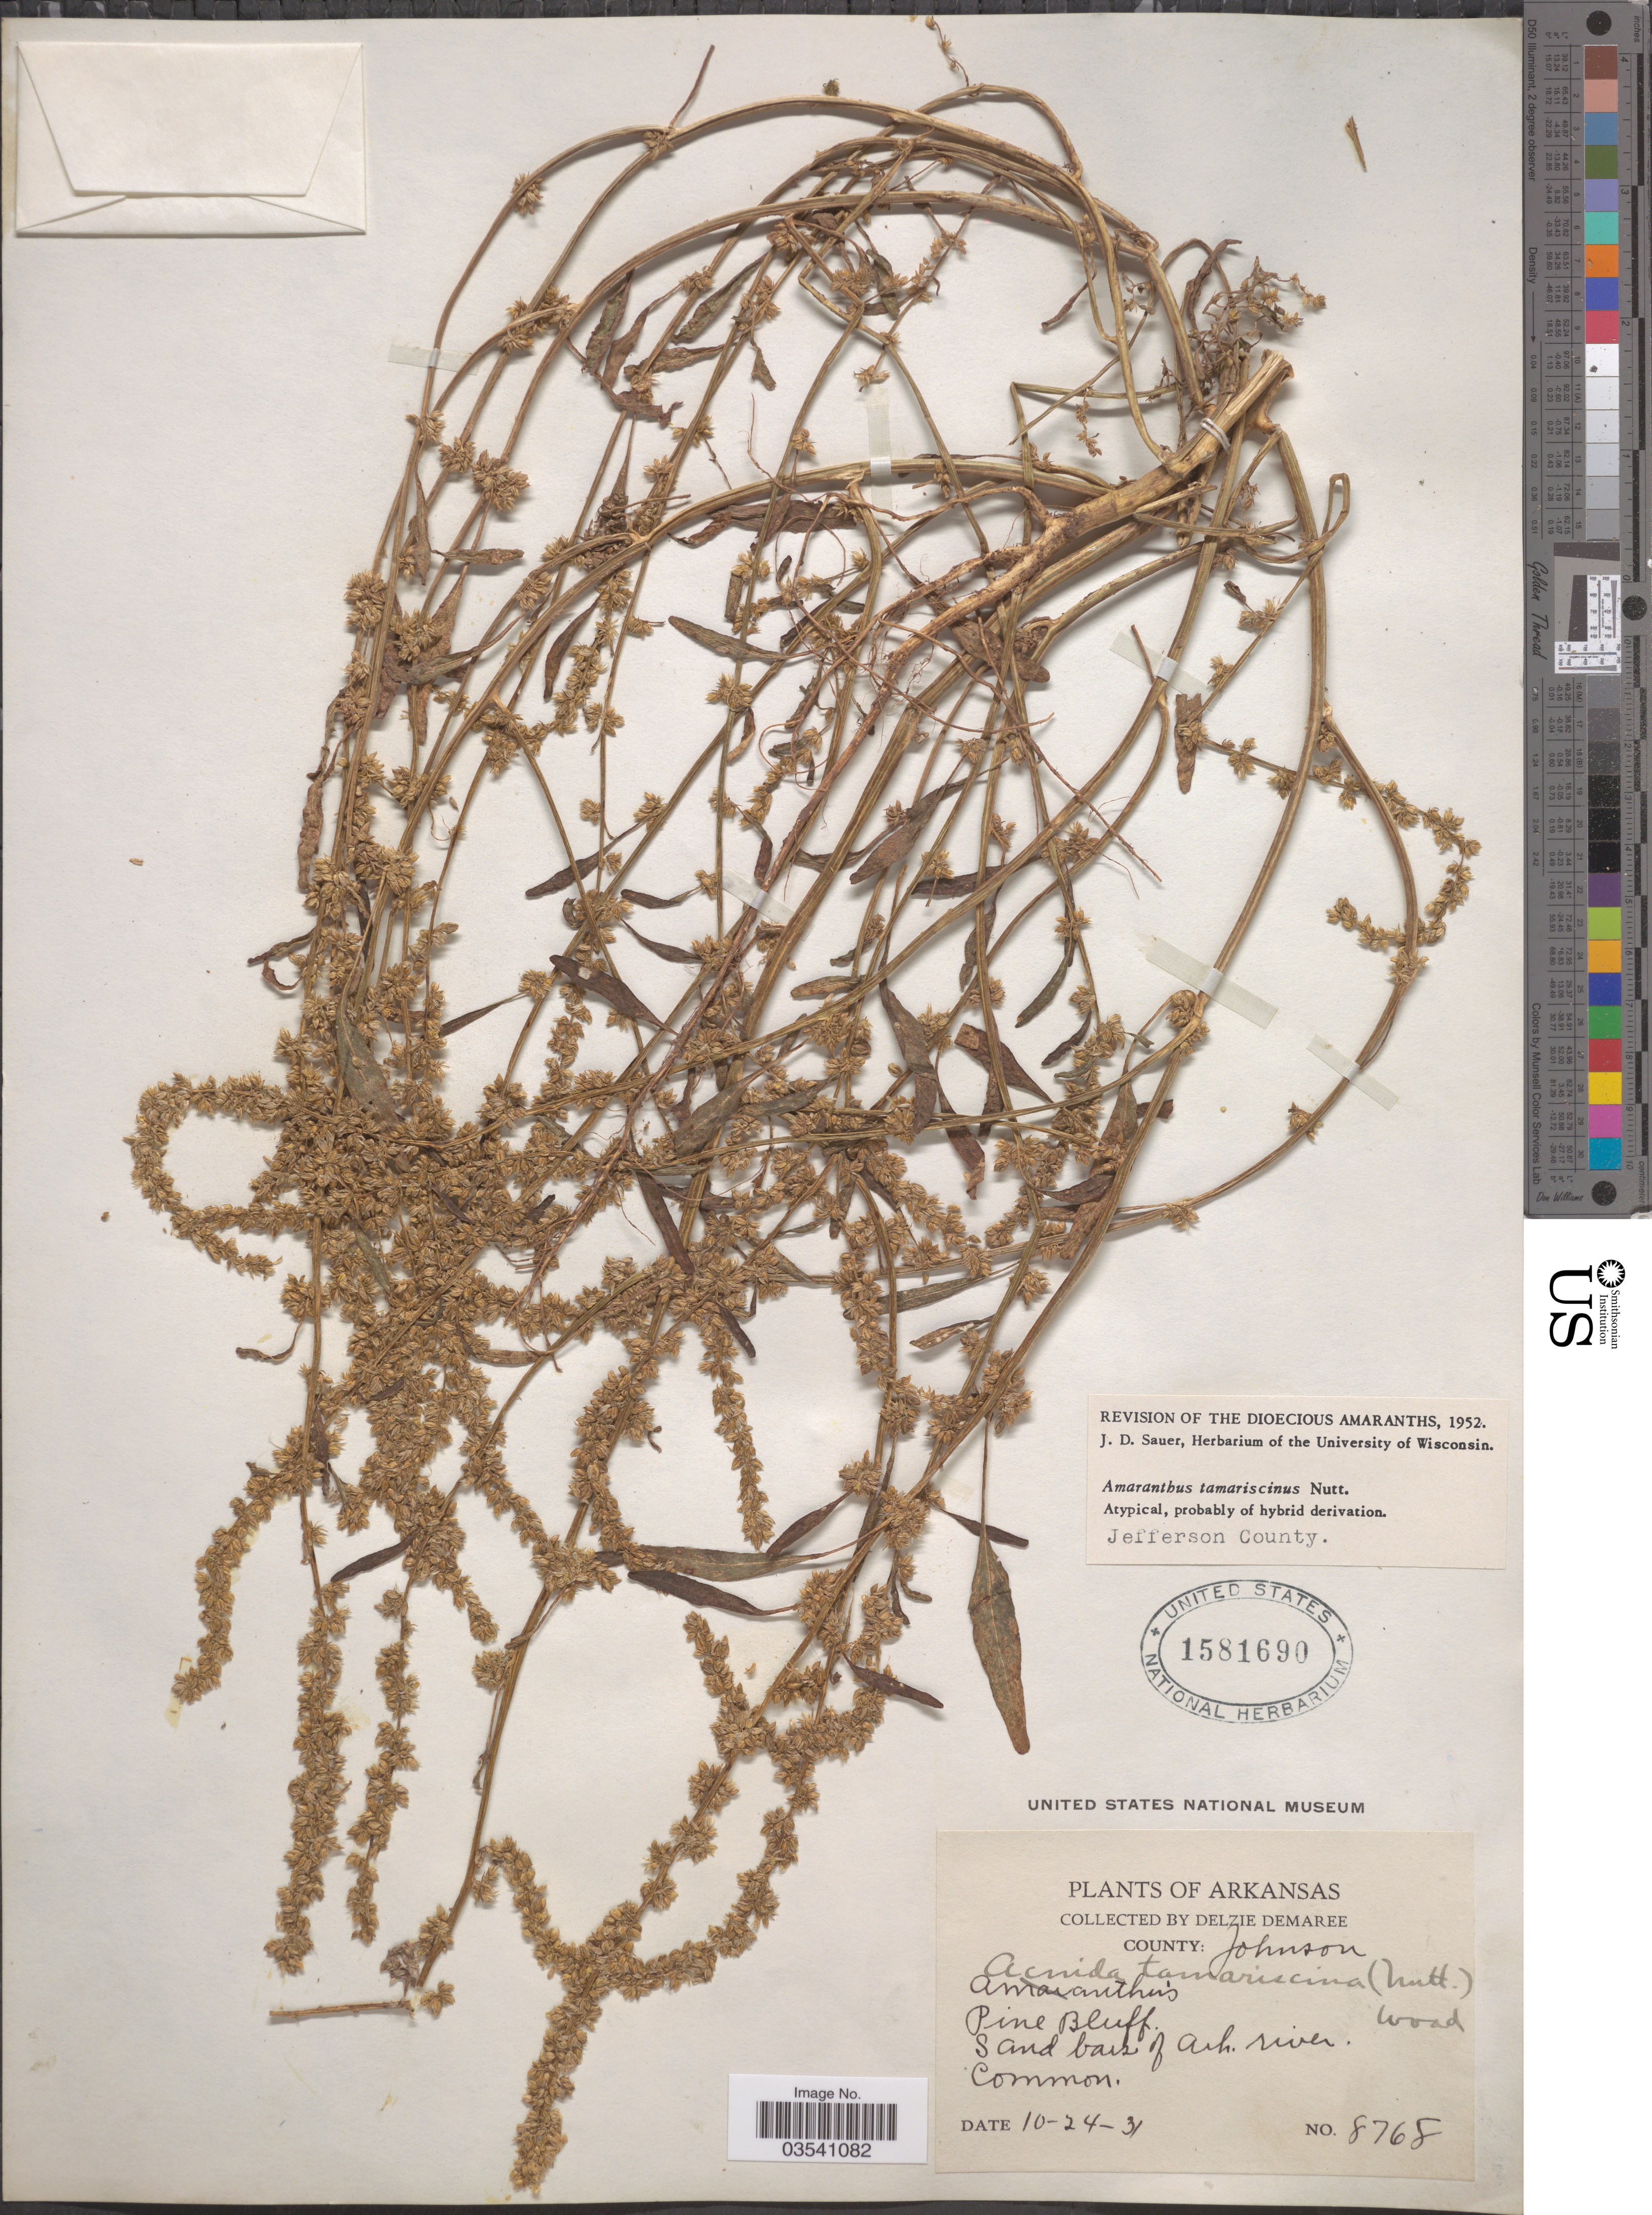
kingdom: Plantae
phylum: Tracheophyta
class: Magnoliopsida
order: Caryophyllales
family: Amaranthaceae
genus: Amaranthus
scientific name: Amaranthus tamariscinus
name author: Nutt.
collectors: D. Demaree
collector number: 8765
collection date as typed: Transcribed d/m/y: 24/10/31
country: United States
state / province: Arkansas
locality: County: Johnson. Pine Bluff. Sand bars of Ark. River.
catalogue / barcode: US 1581690